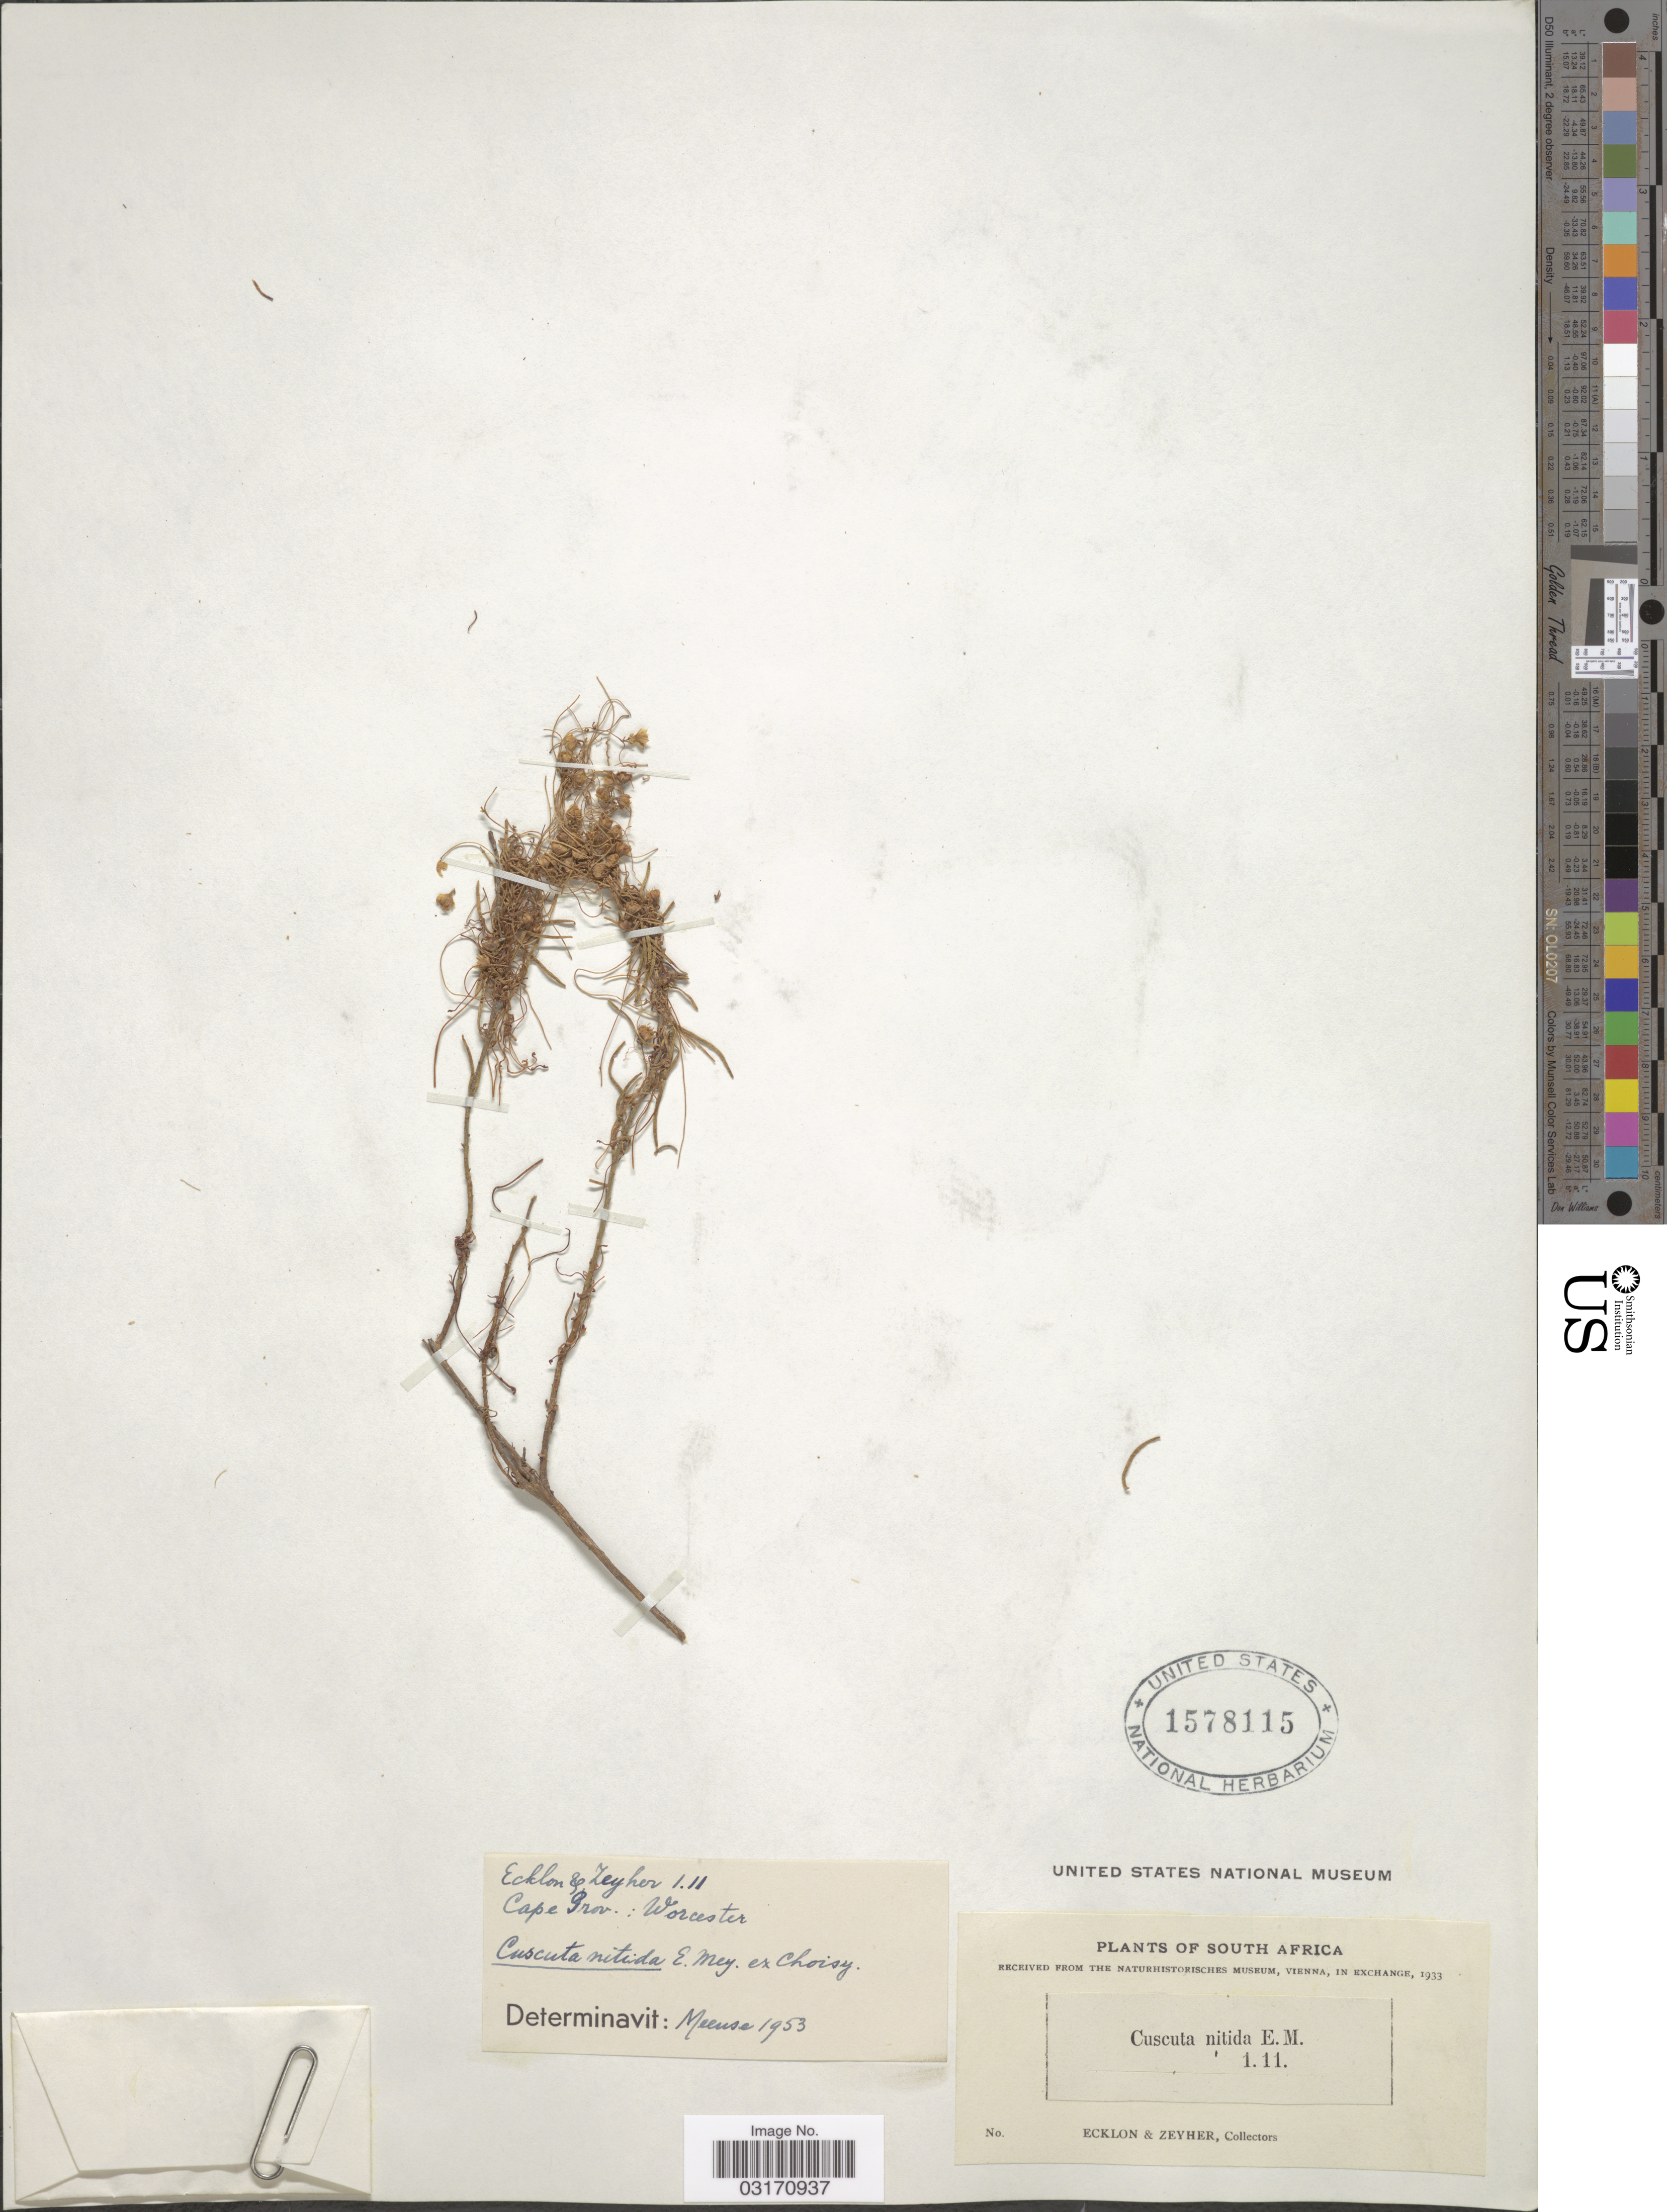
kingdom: Plantae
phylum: Tracheophyta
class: Magnoliopsida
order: Solanales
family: Convolvulaceae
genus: Cuscuta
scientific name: Cuscuta nitida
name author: E. Mey. ex Choisy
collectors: -. Ecklon & -. Zeyher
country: South Africa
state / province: Western Cape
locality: Worcester.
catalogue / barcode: US 1578115